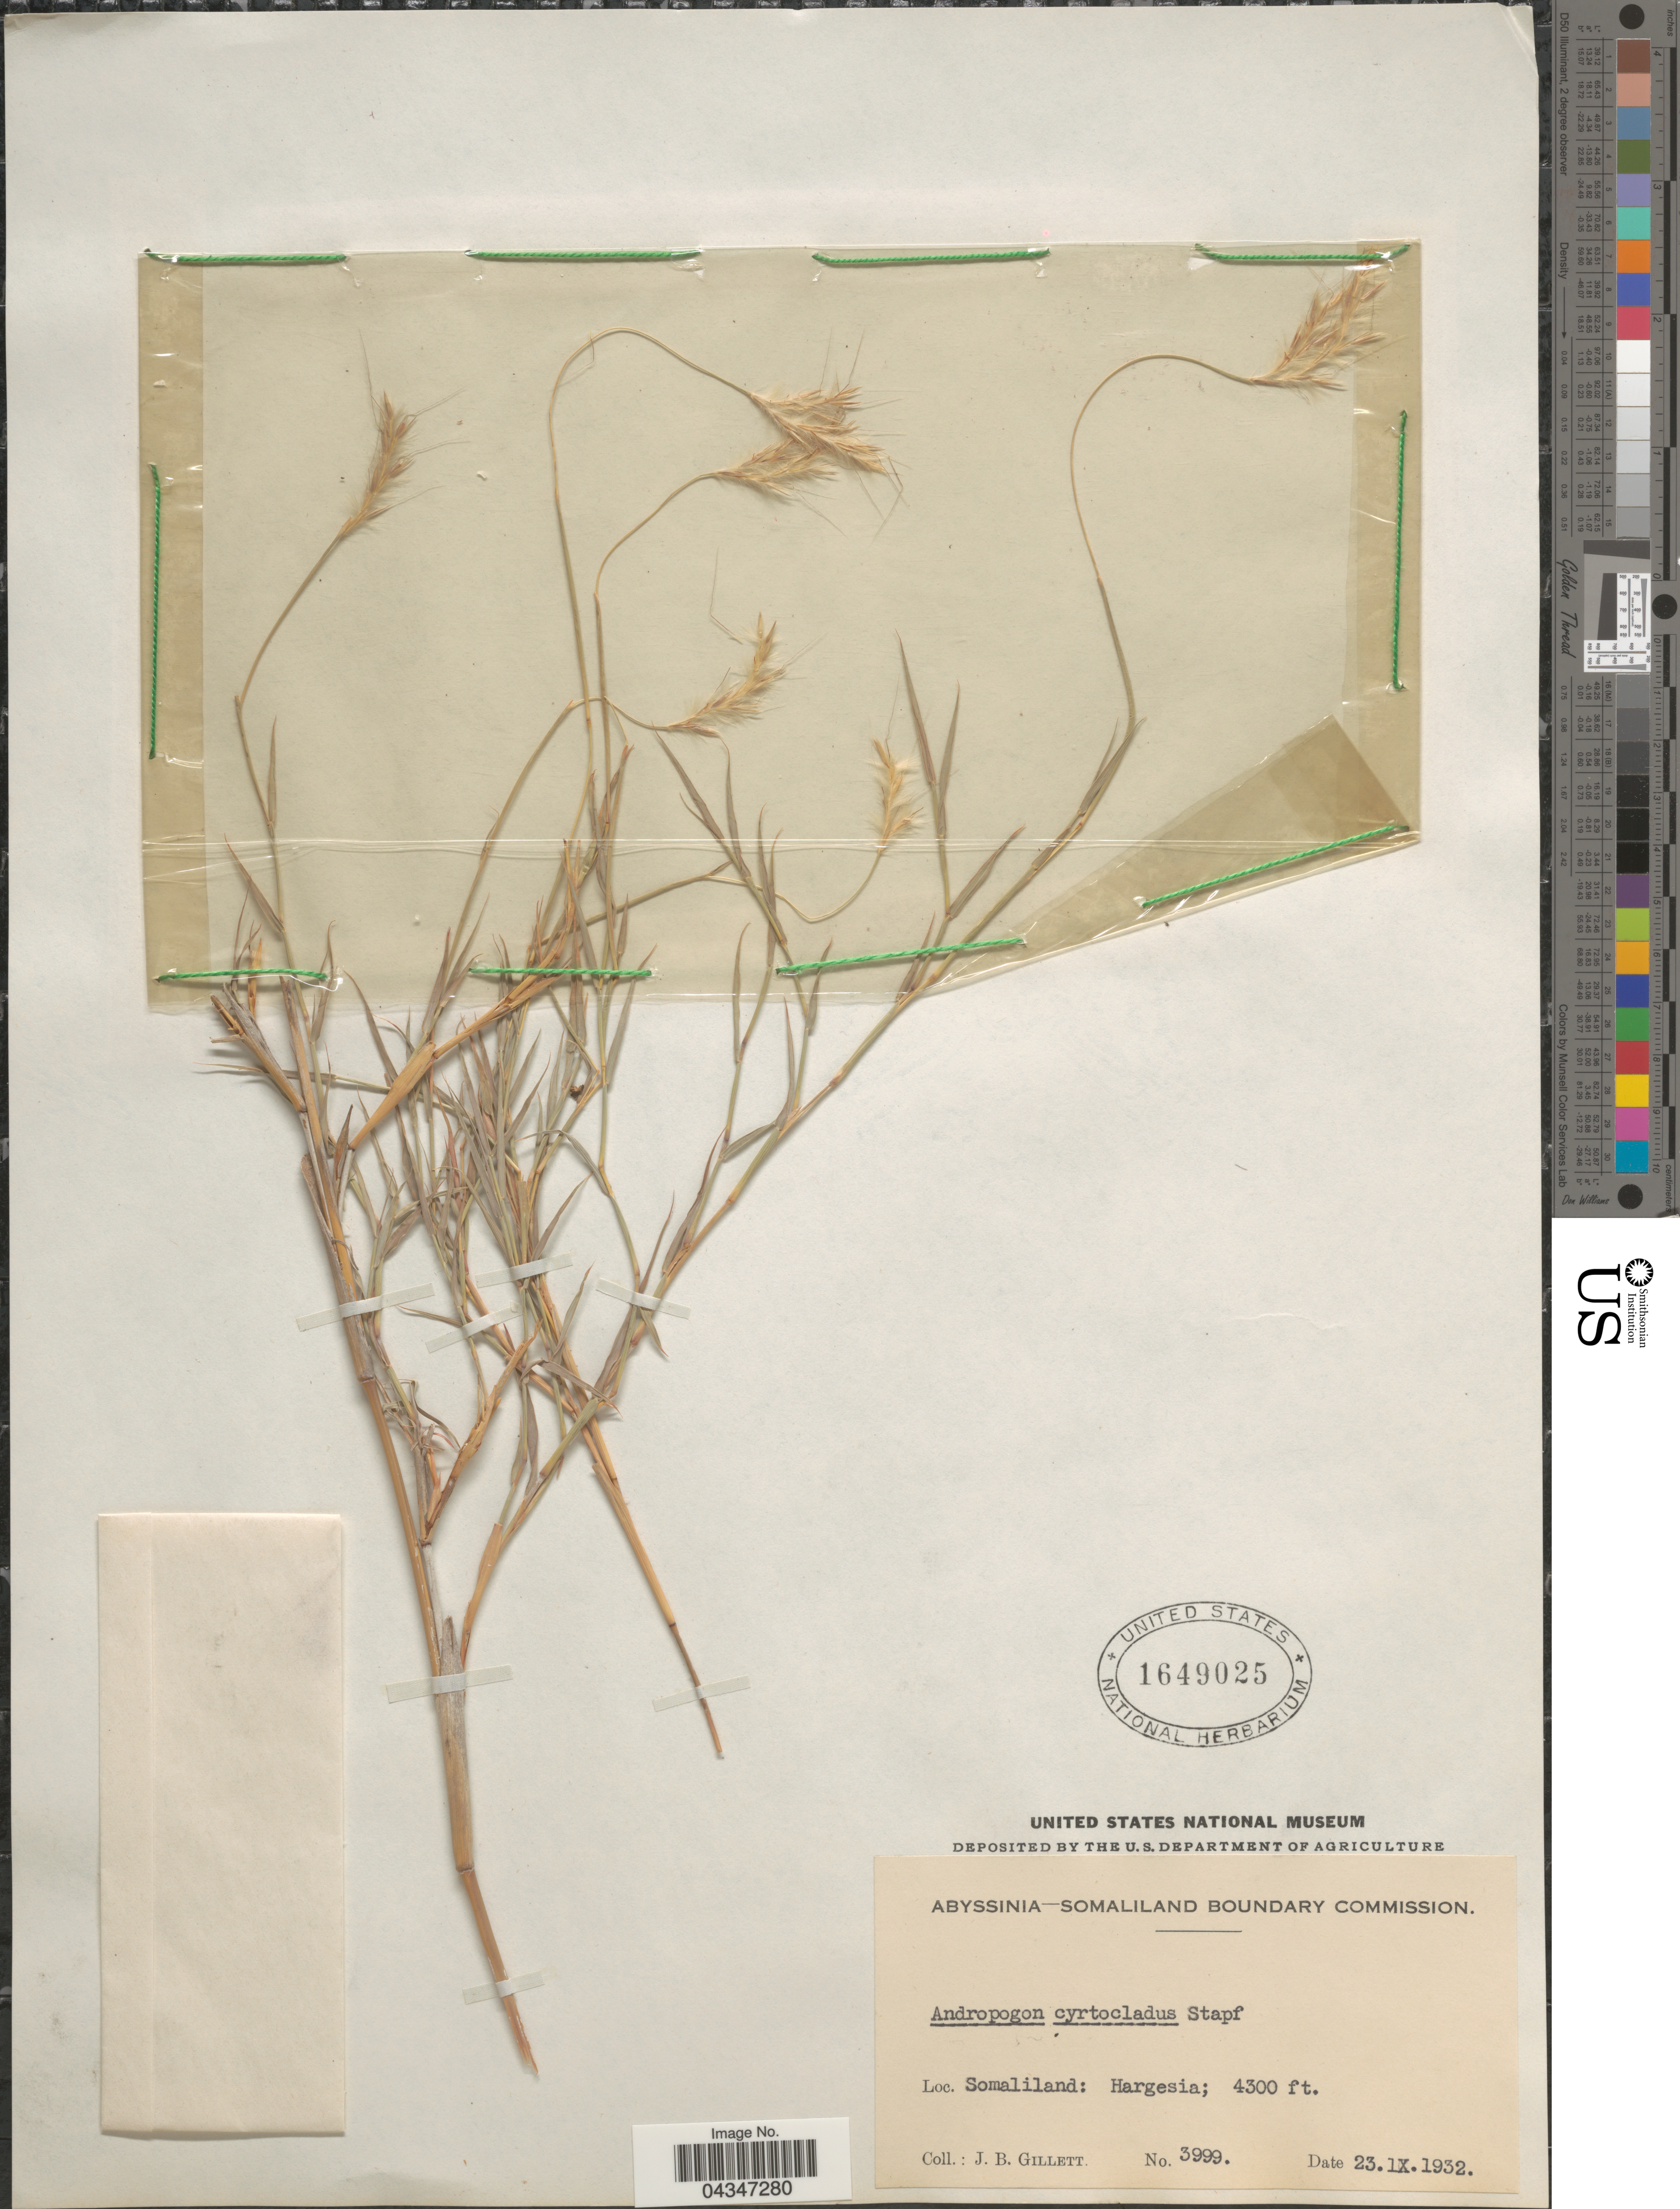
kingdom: Plantae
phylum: Tracheophyta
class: Liliopsida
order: Poales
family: Poaceae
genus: Andropogon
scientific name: Andropogon kelleri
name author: Hack. in Schinz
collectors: J. B. Gillett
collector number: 3999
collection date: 1932-09-23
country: Somalia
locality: Somaliland, Hargesia.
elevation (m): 1311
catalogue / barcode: US 1649025